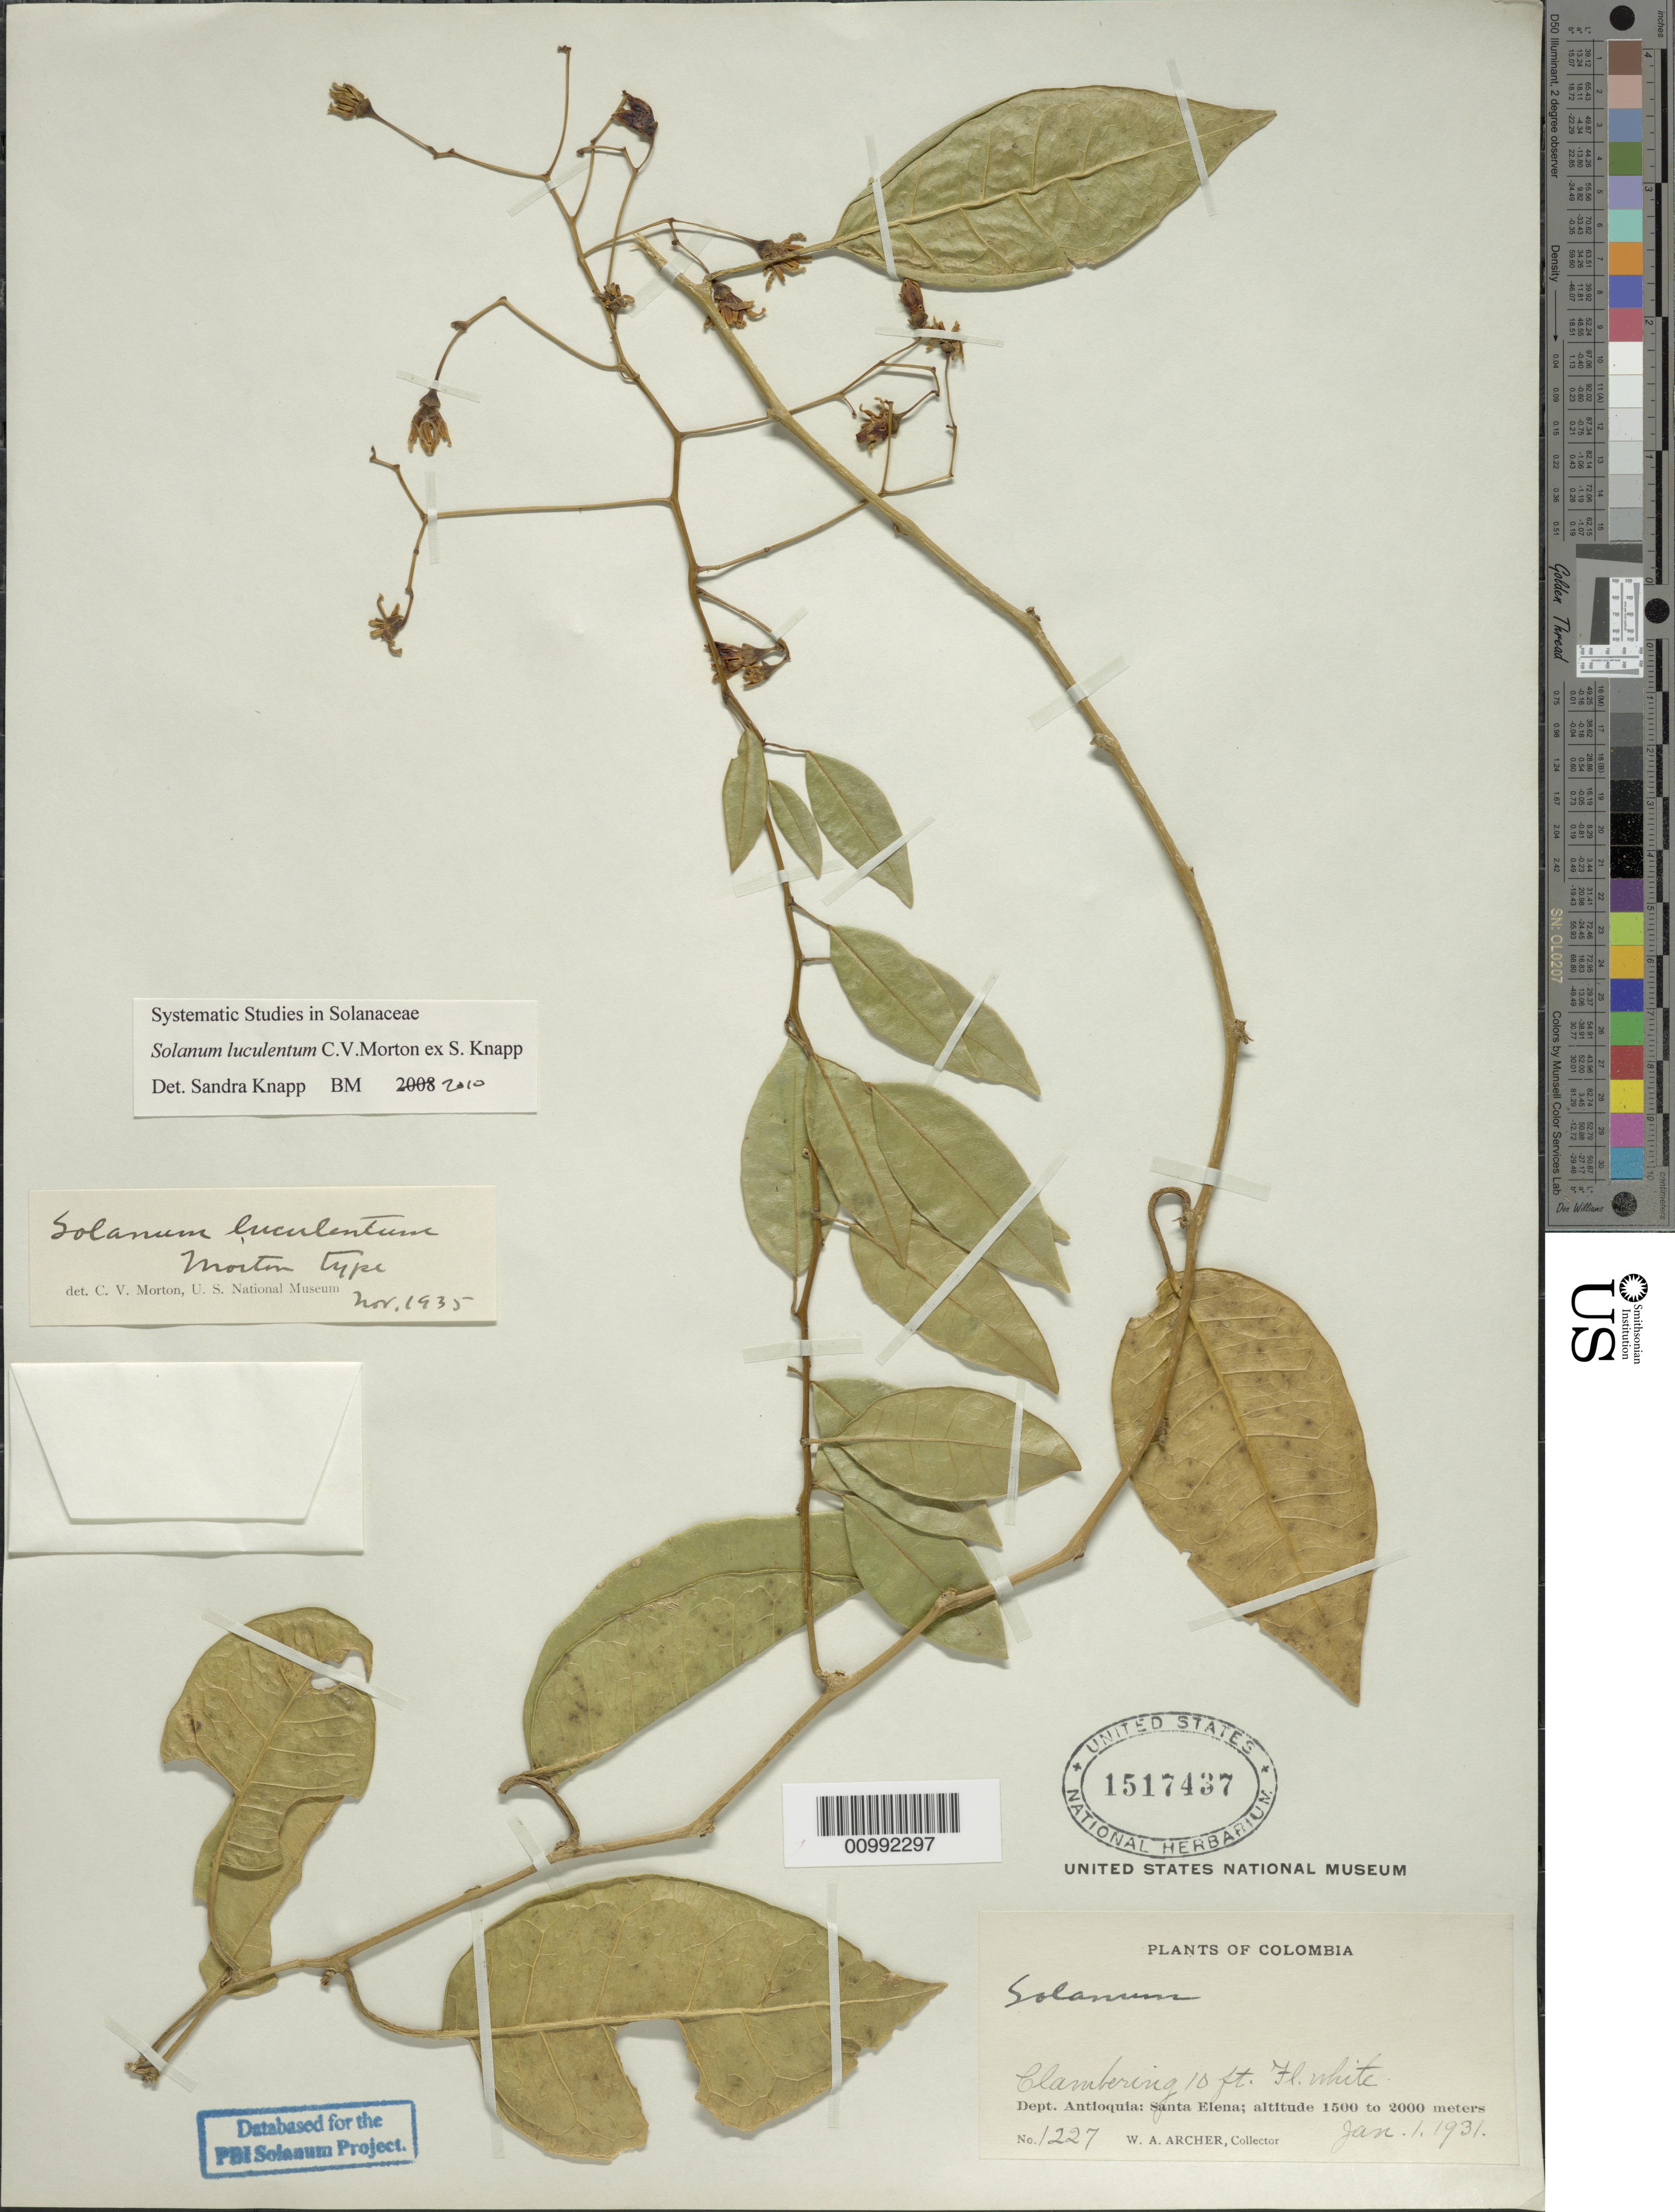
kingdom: Plantae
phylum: Tracheophyta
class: Magnoliopsida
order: Solanales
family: Solanaceae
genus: Solanum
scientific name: Solanum luculentum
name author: S. Knapp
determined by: Knapp, S. D.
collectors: A. W. Archer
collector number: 1227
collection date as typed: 1 Jan 1931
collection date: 1931-01-01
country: Colombia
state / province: Antioquia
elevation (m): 1500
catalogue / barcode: US 1517437